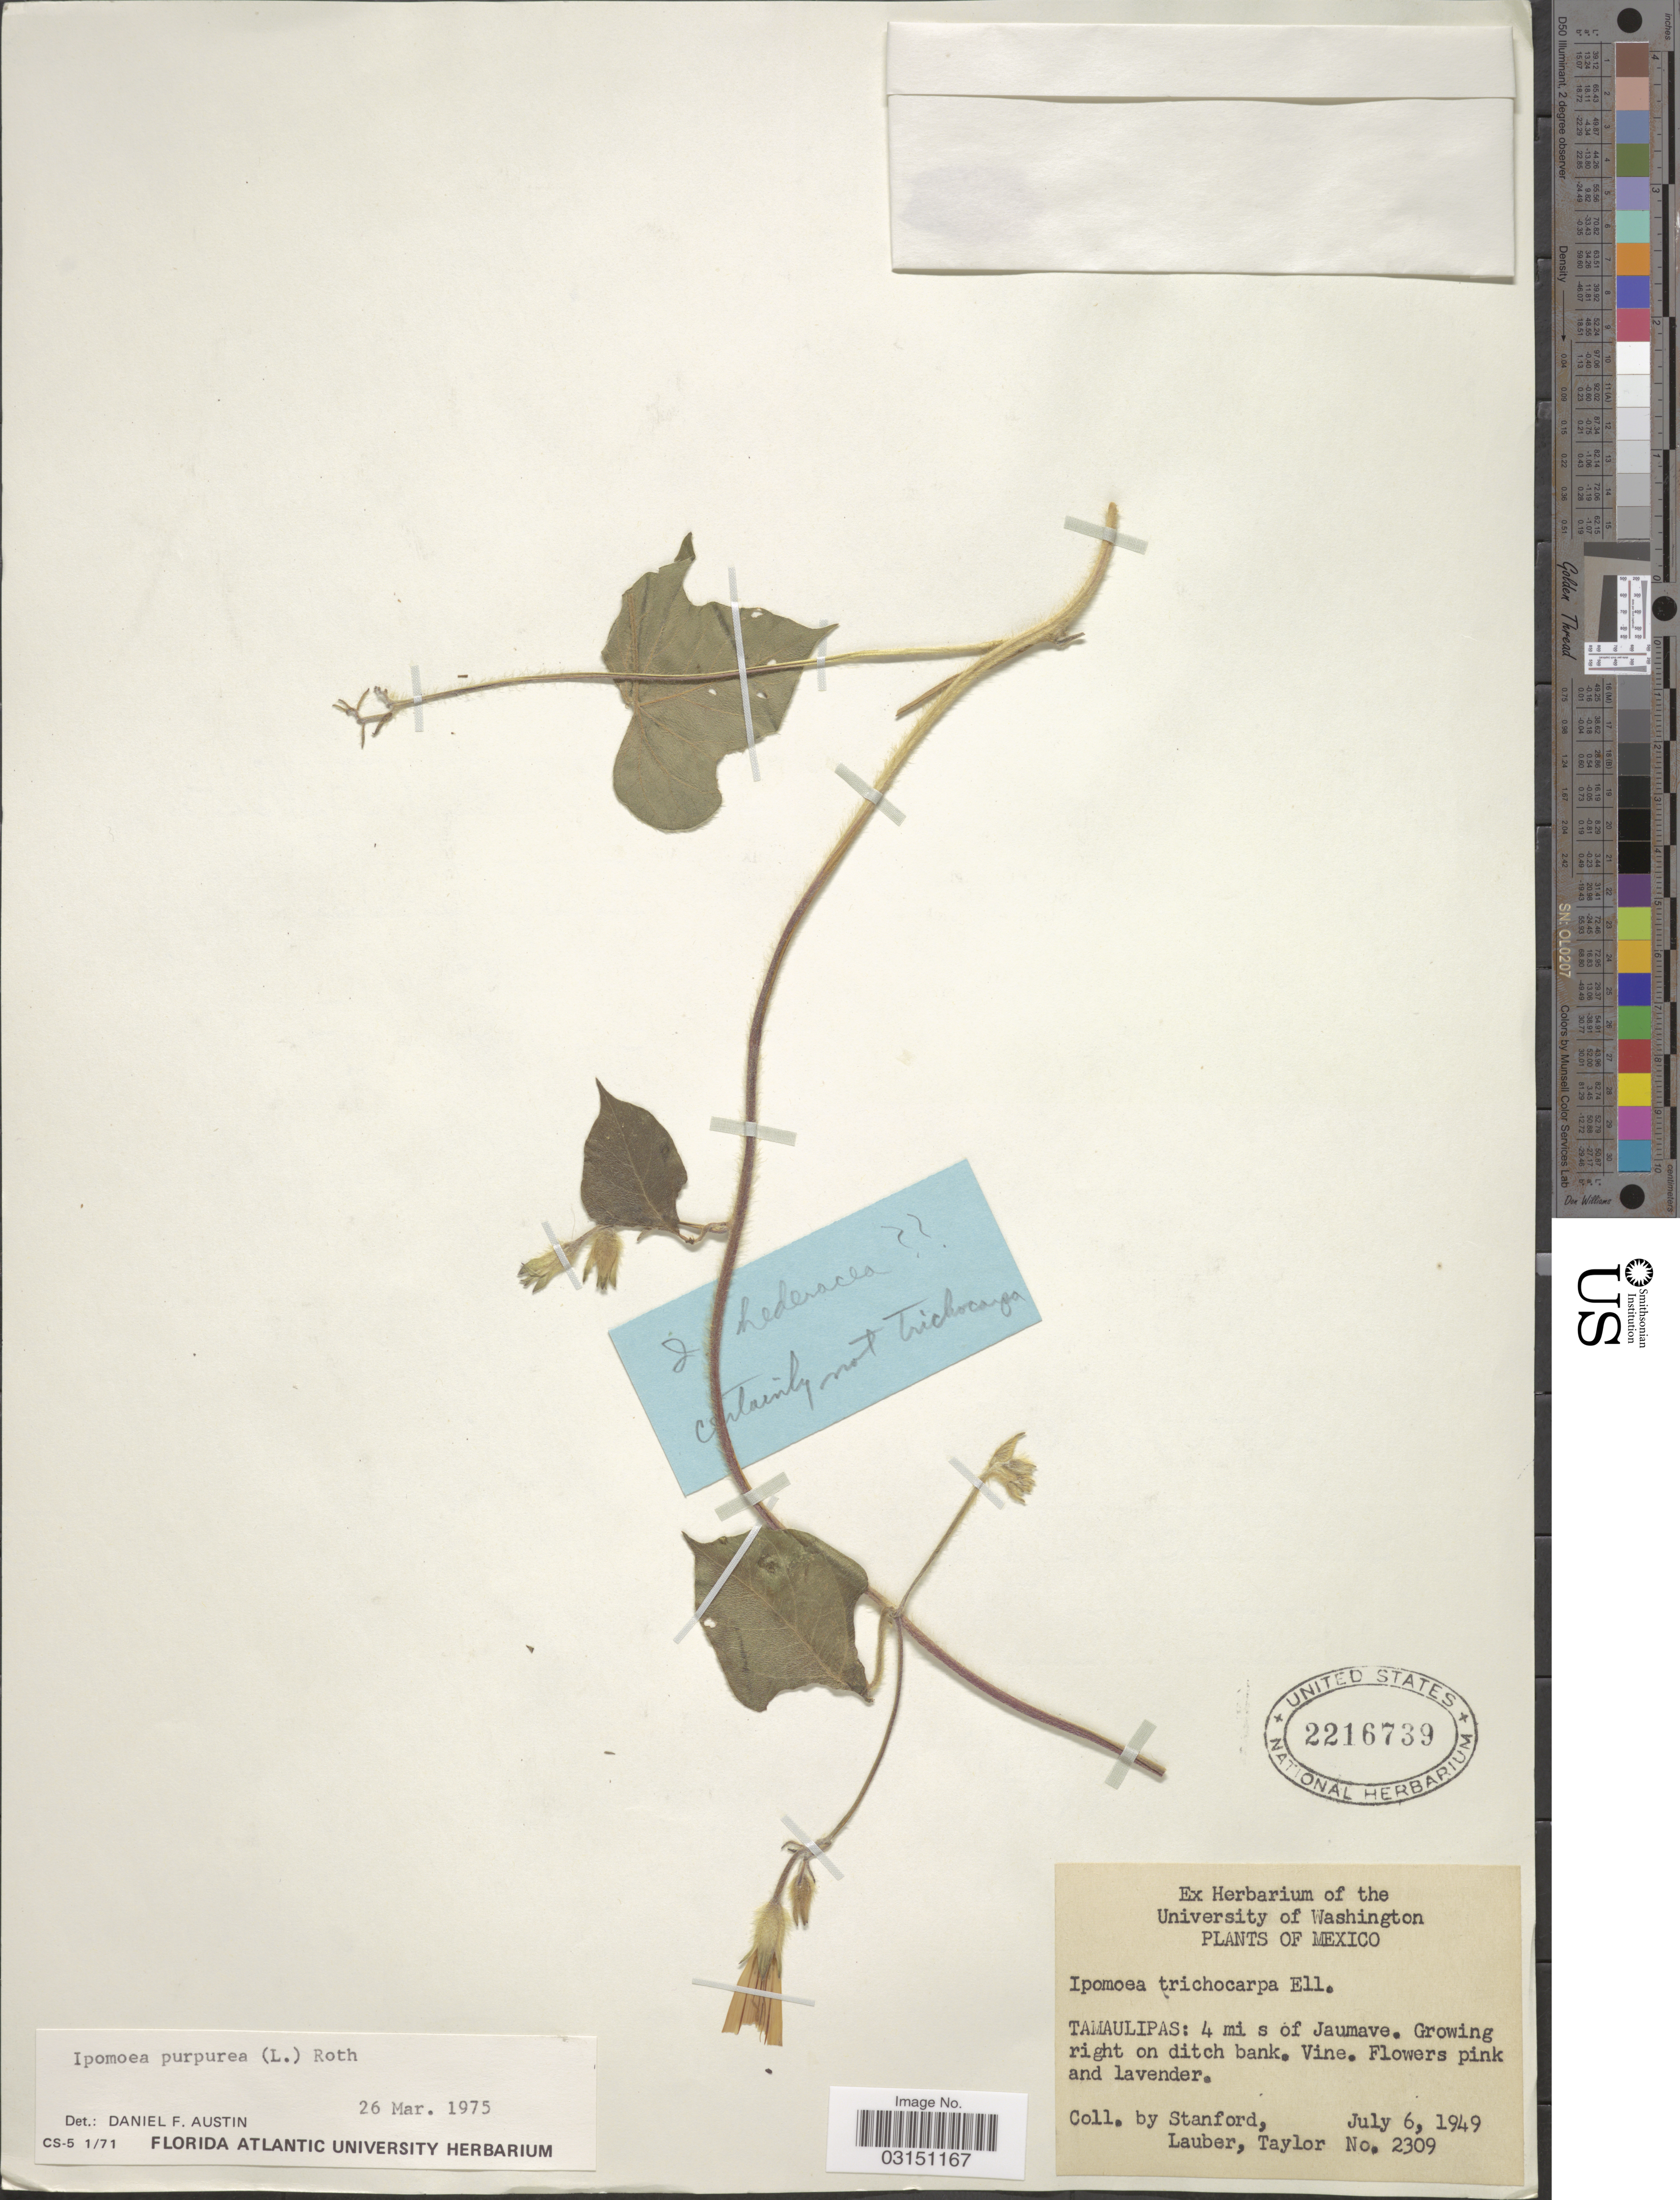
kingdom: Plantae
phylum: Tracheophyta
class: Magnoliopsida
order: Solanales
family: Convolvulaceae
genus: Ipomoea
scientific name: Ipomoea purpurea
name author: (L.) Roth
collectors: -. Stanford, -. Lauber & -. Taylor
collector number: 2309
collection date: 1949-07-06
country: Mexico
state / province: Tamaulipas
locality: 4 mi s of Jaumave.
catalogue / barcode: US 2216739